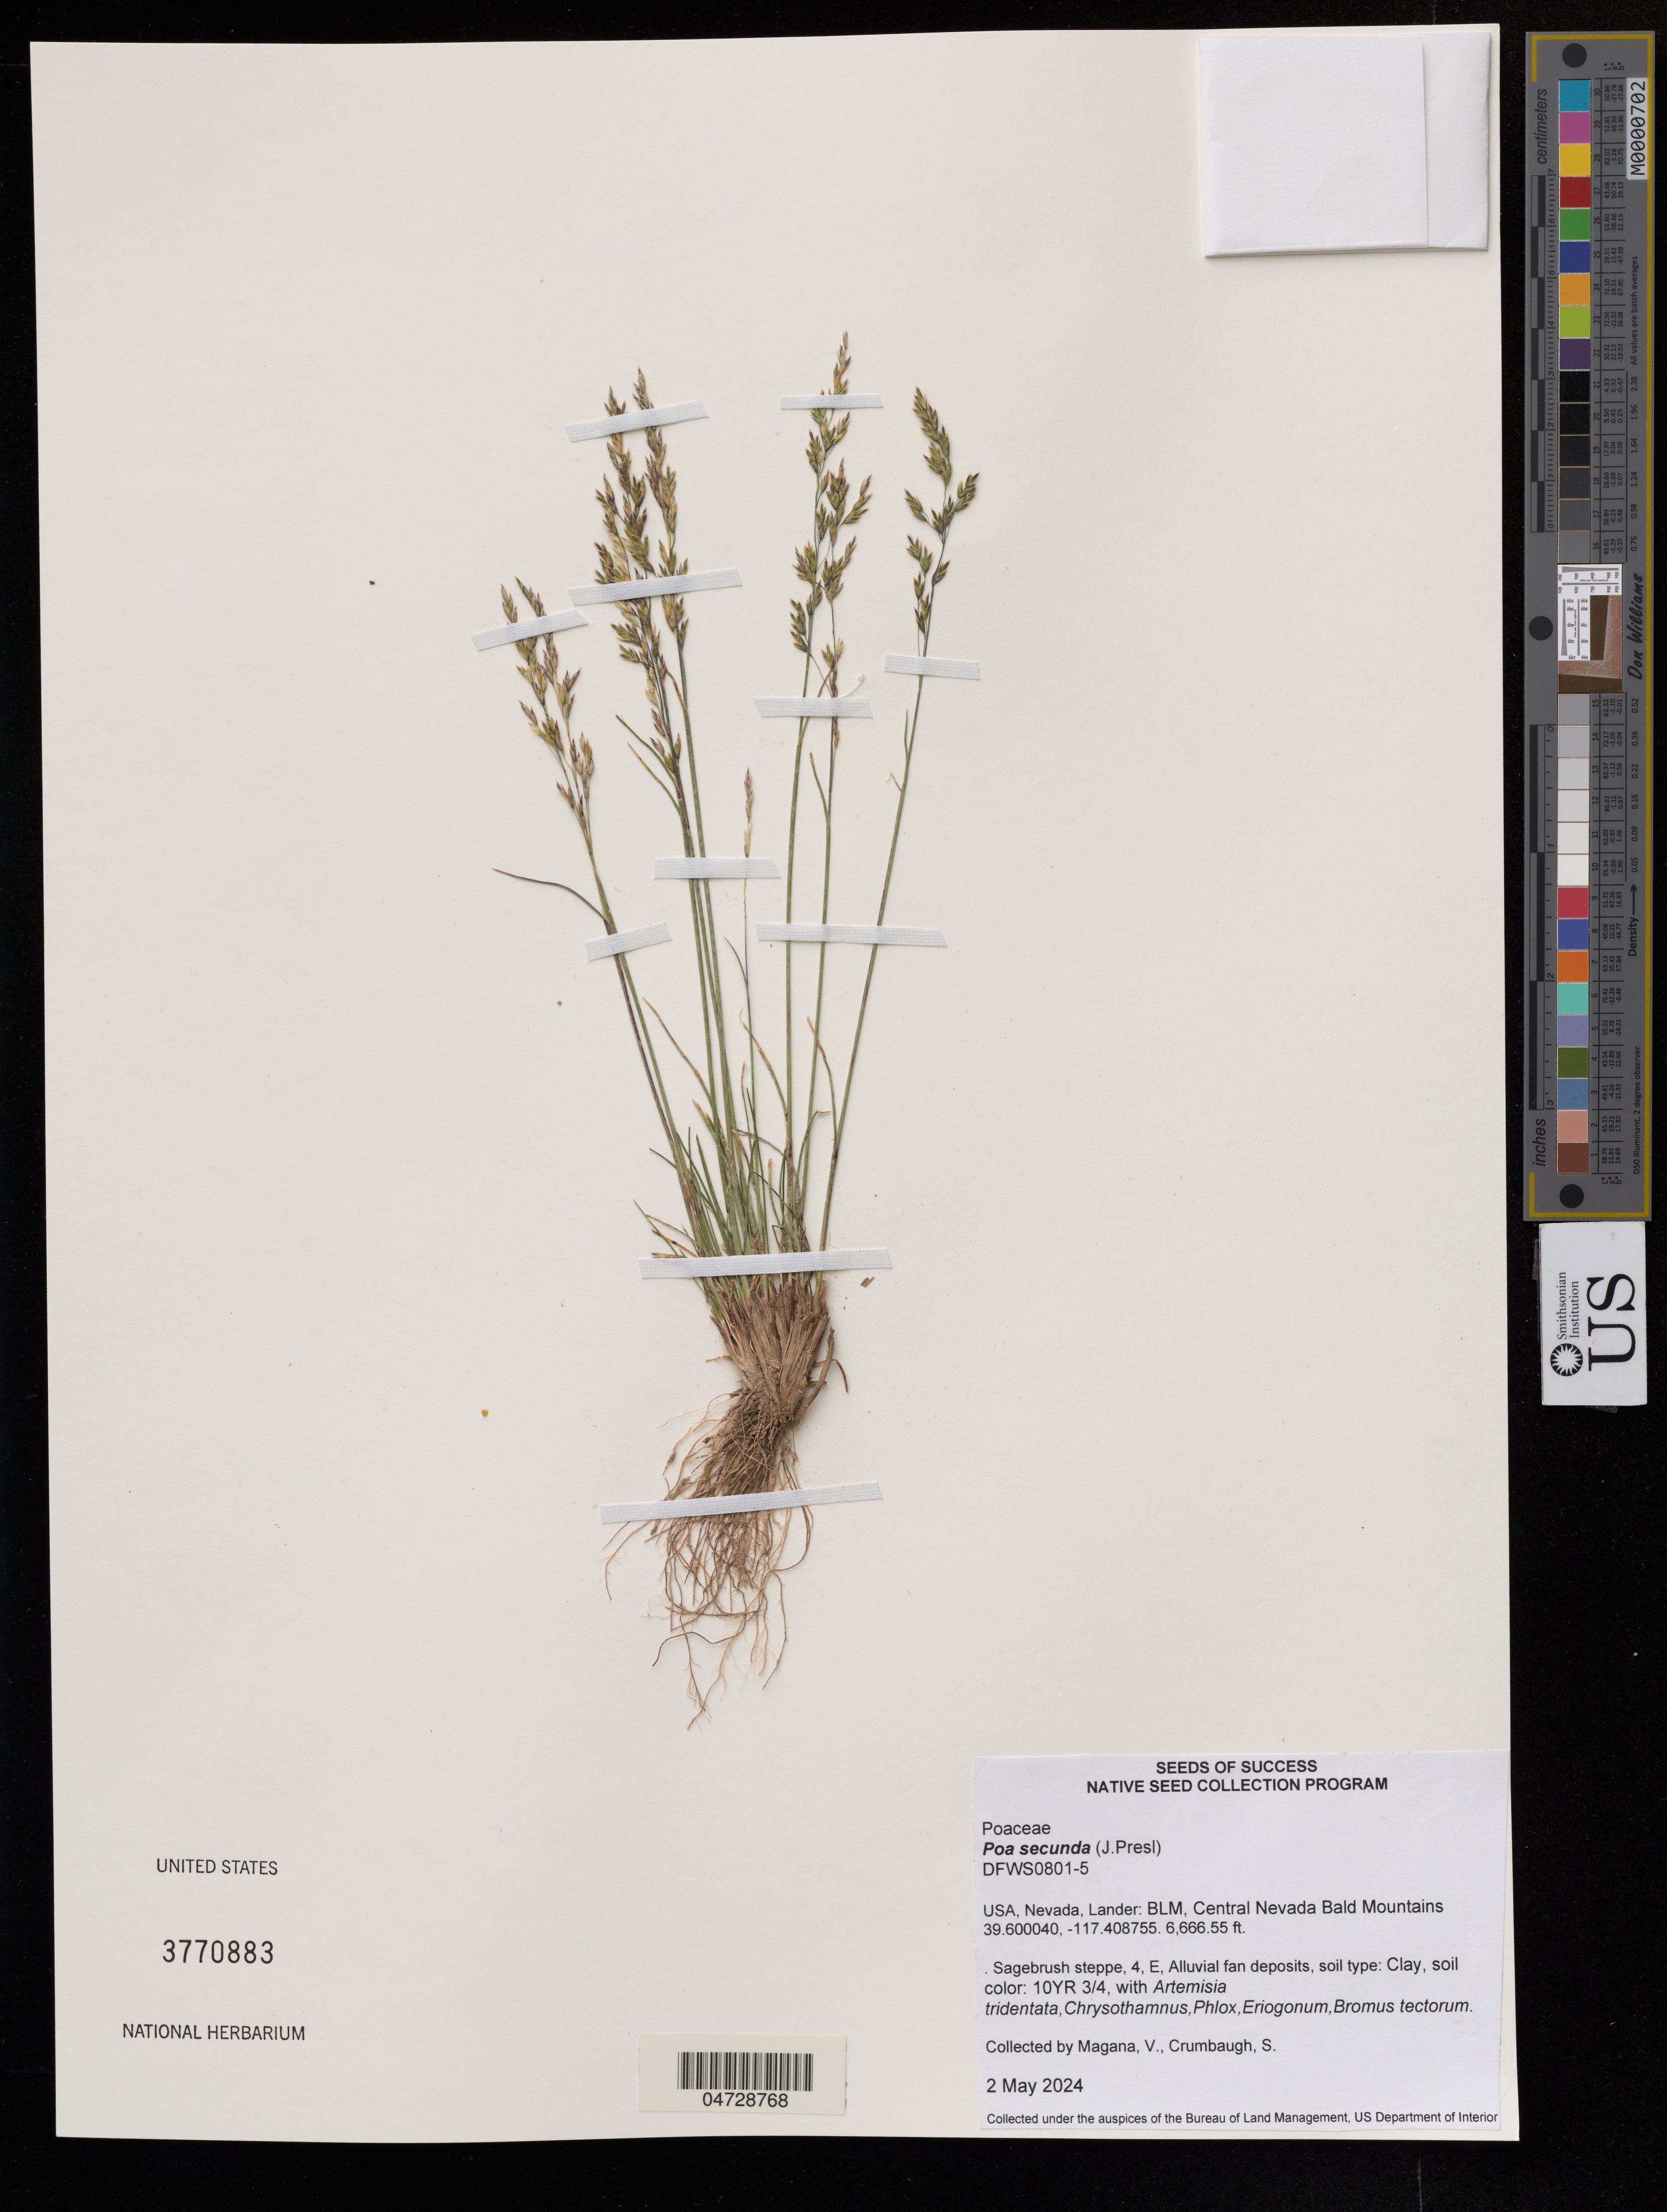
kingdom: Plantae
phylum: Tracheophyta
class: Liliopsida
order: Poales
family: Poaceae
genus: Poa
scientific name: Poa secunda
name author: J. Presl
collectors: V. Magana & S. Crumbaug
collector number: DFWS0801-5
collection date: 2024-05-02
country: United States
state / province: Nevada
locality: Lander: BLM, Central Nevada Bald Mountains.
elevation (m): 2031.96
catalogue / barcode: US 3770883